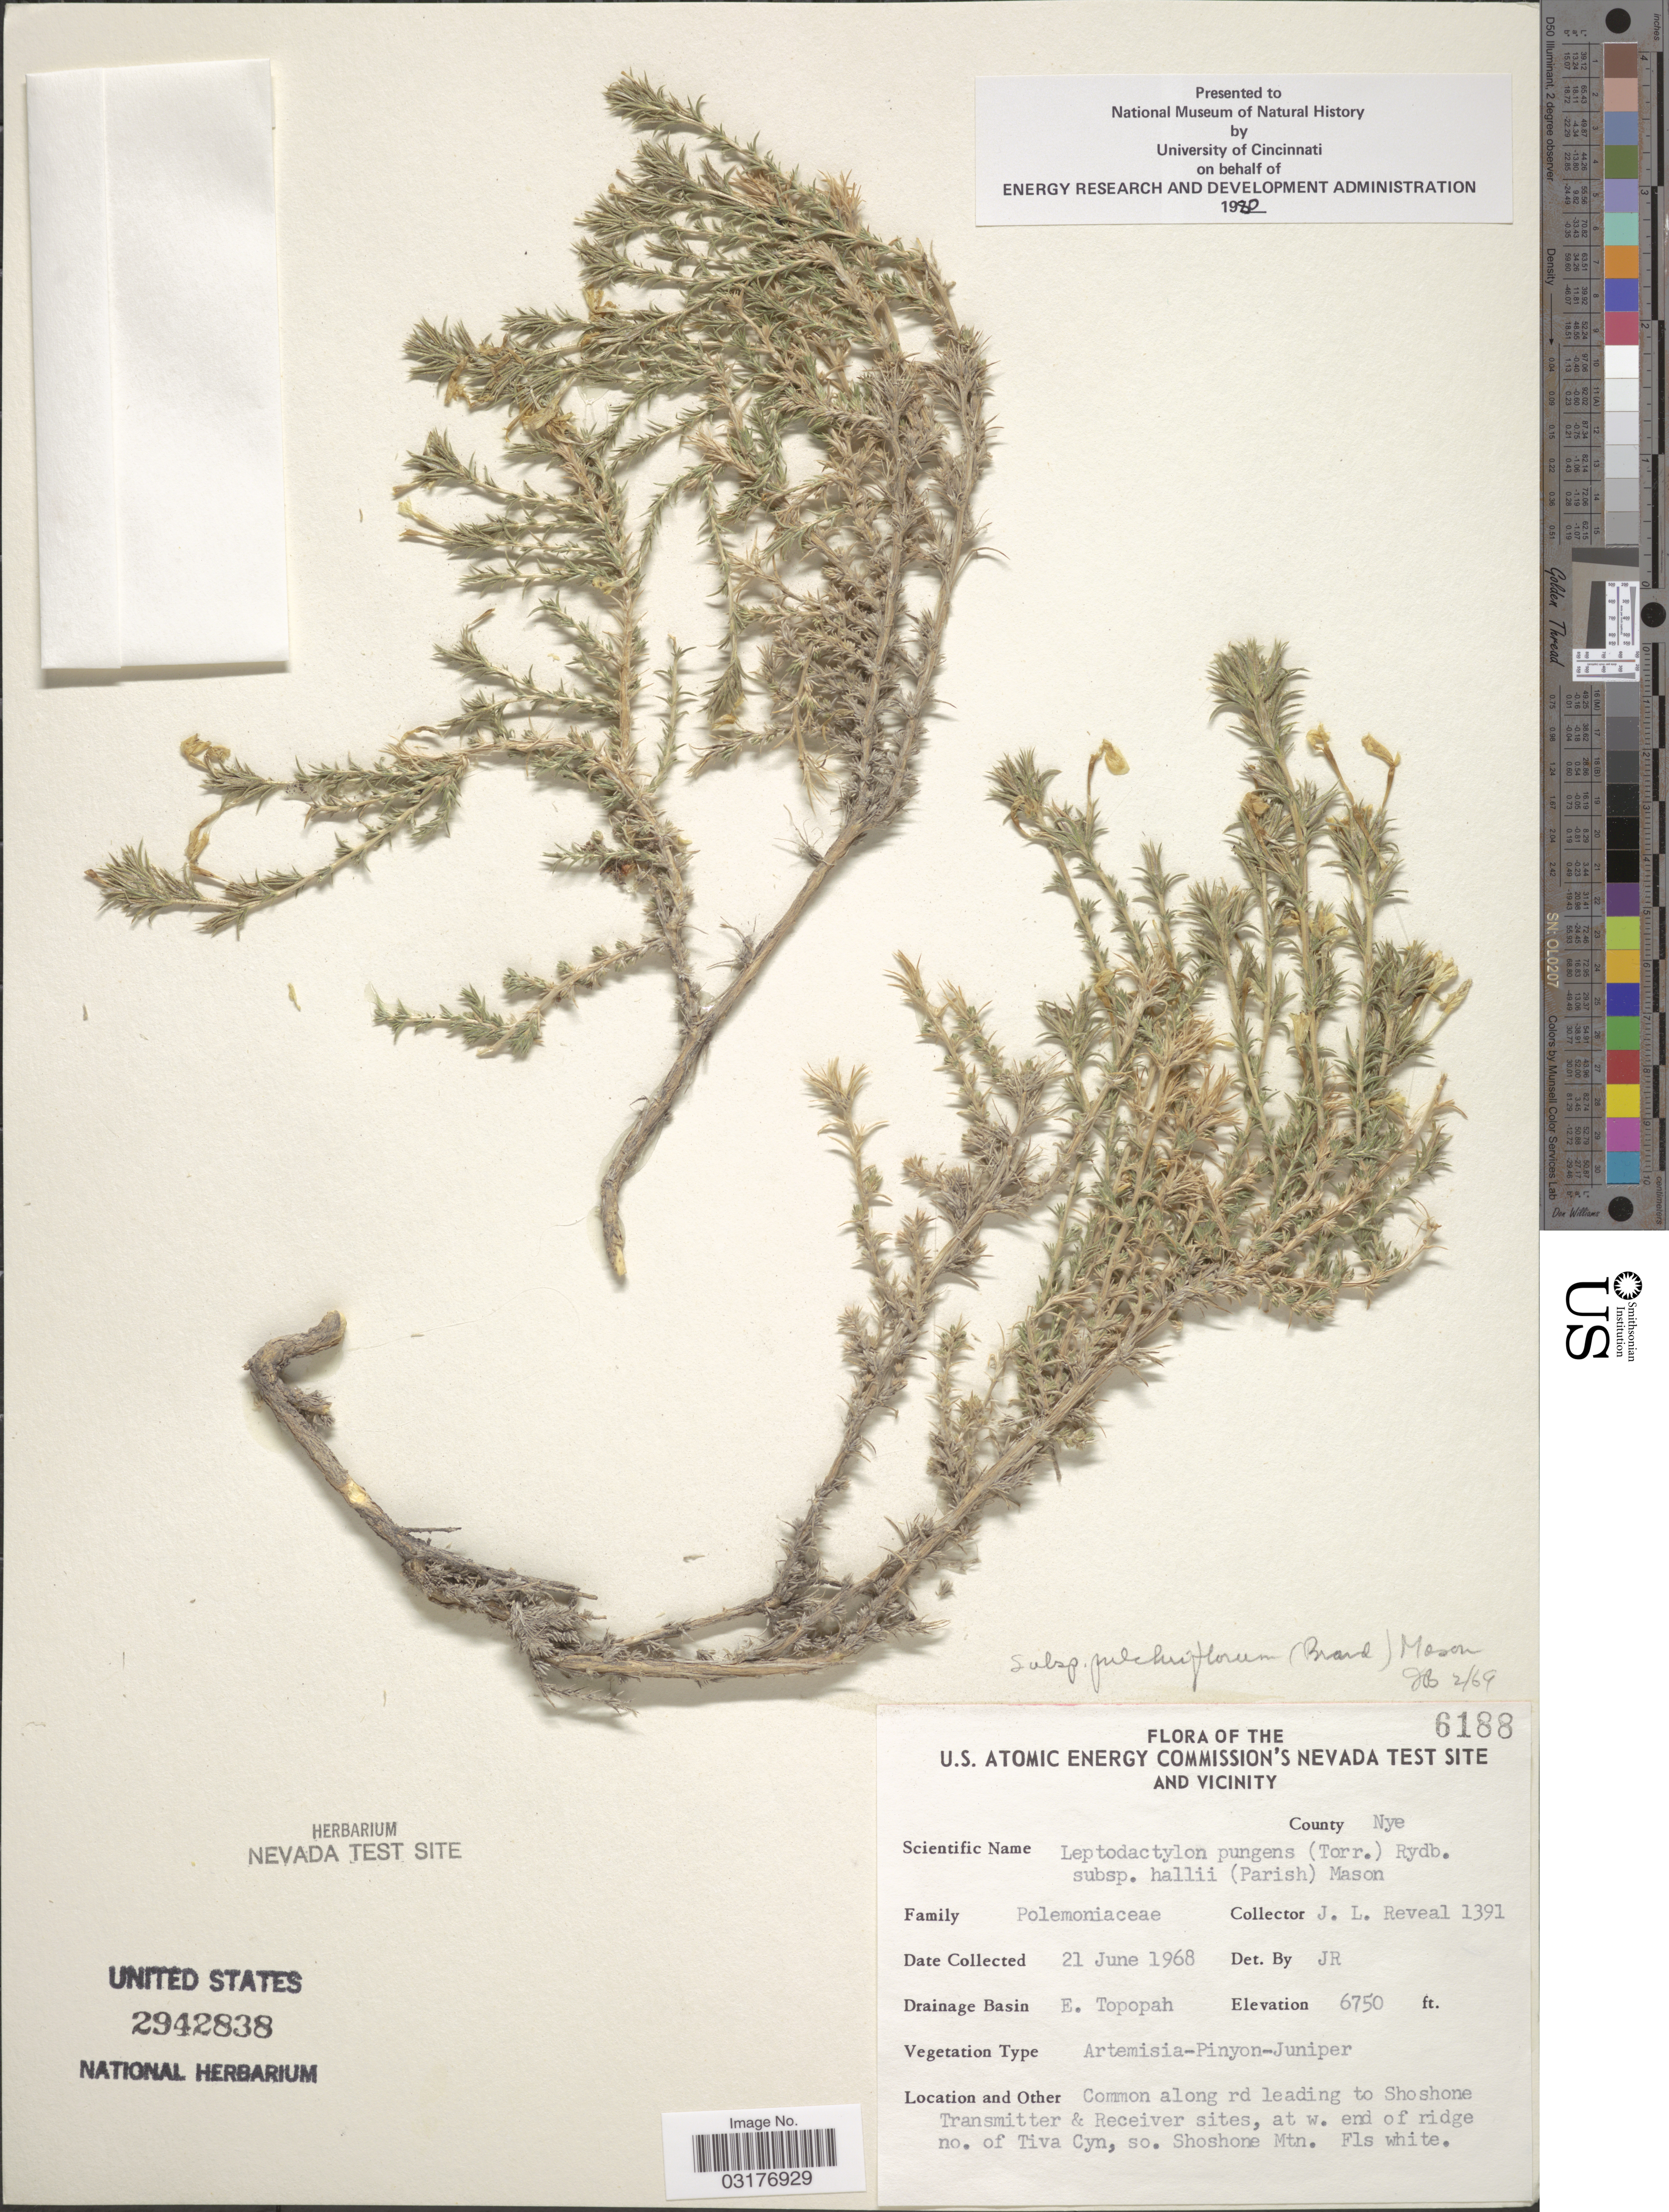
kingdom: Plantae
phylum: Tracheophyta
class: Magnoliopsida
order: Ericales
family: Polemoniaceae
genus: Linanthus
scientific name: Linanthus pungens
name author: (Torr.) J.M. Porter & L.A. Johnson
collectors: J. L. Reveal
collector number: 1391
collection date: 1968-06-21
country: United States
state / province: Nevada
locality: The U.S. Atomic Energy Commission's Nevada Test Site and Vicinity. County Nye. Drainage Basin E. Topopah. along rd leading to Shoshone Transmitter & Receiver sites, at w. end of ridge no. of Tiva Cyn, so. Shoshone Mtn.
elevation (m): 2057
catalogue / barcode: US 2942838